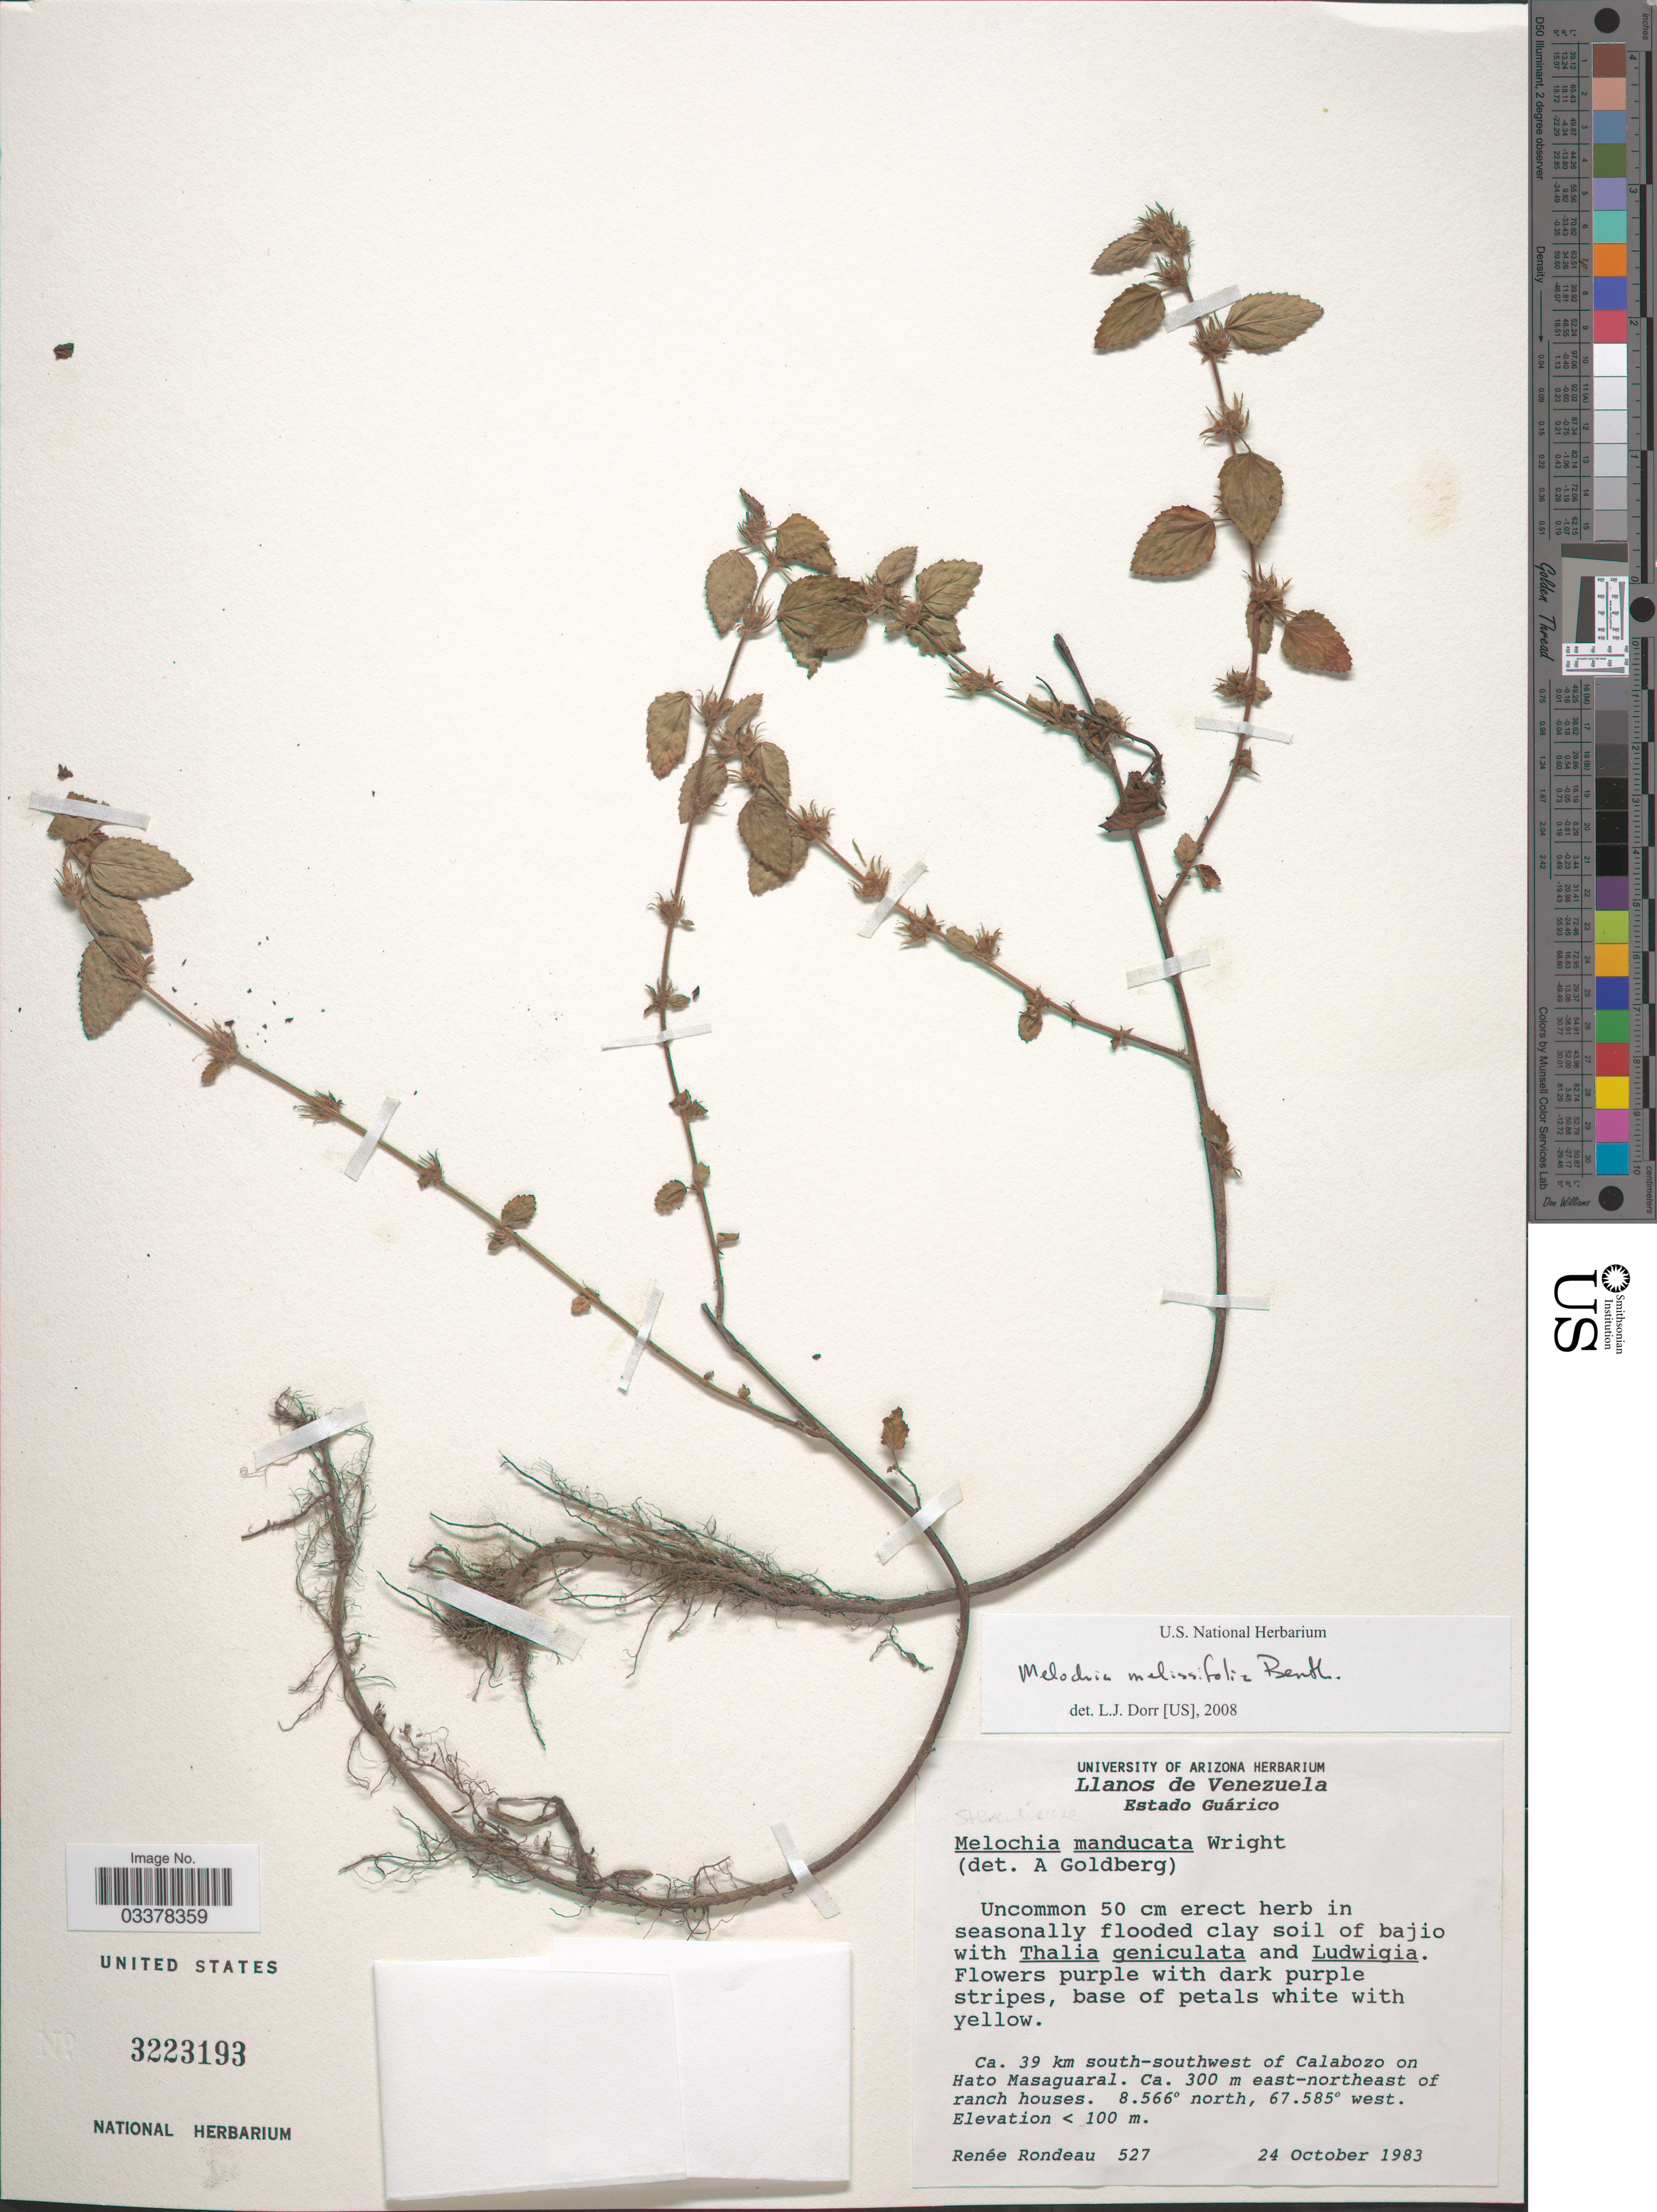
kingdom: Plantae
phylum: Tracheophyta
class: Magnoliopsida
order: Malvales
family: Malvaceae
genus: Melochia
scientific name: Melochia melissifolia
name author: Benth.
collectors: R. Rondeau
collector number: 527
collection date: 1983-10-24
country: Venezuela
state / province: Guárico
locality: Ca. 39 km south -southwest of Calabozo on Hato Masaguaral. Ca. 300 m east-northeast of ranch houses.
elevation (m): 100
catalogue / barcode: US 3223193